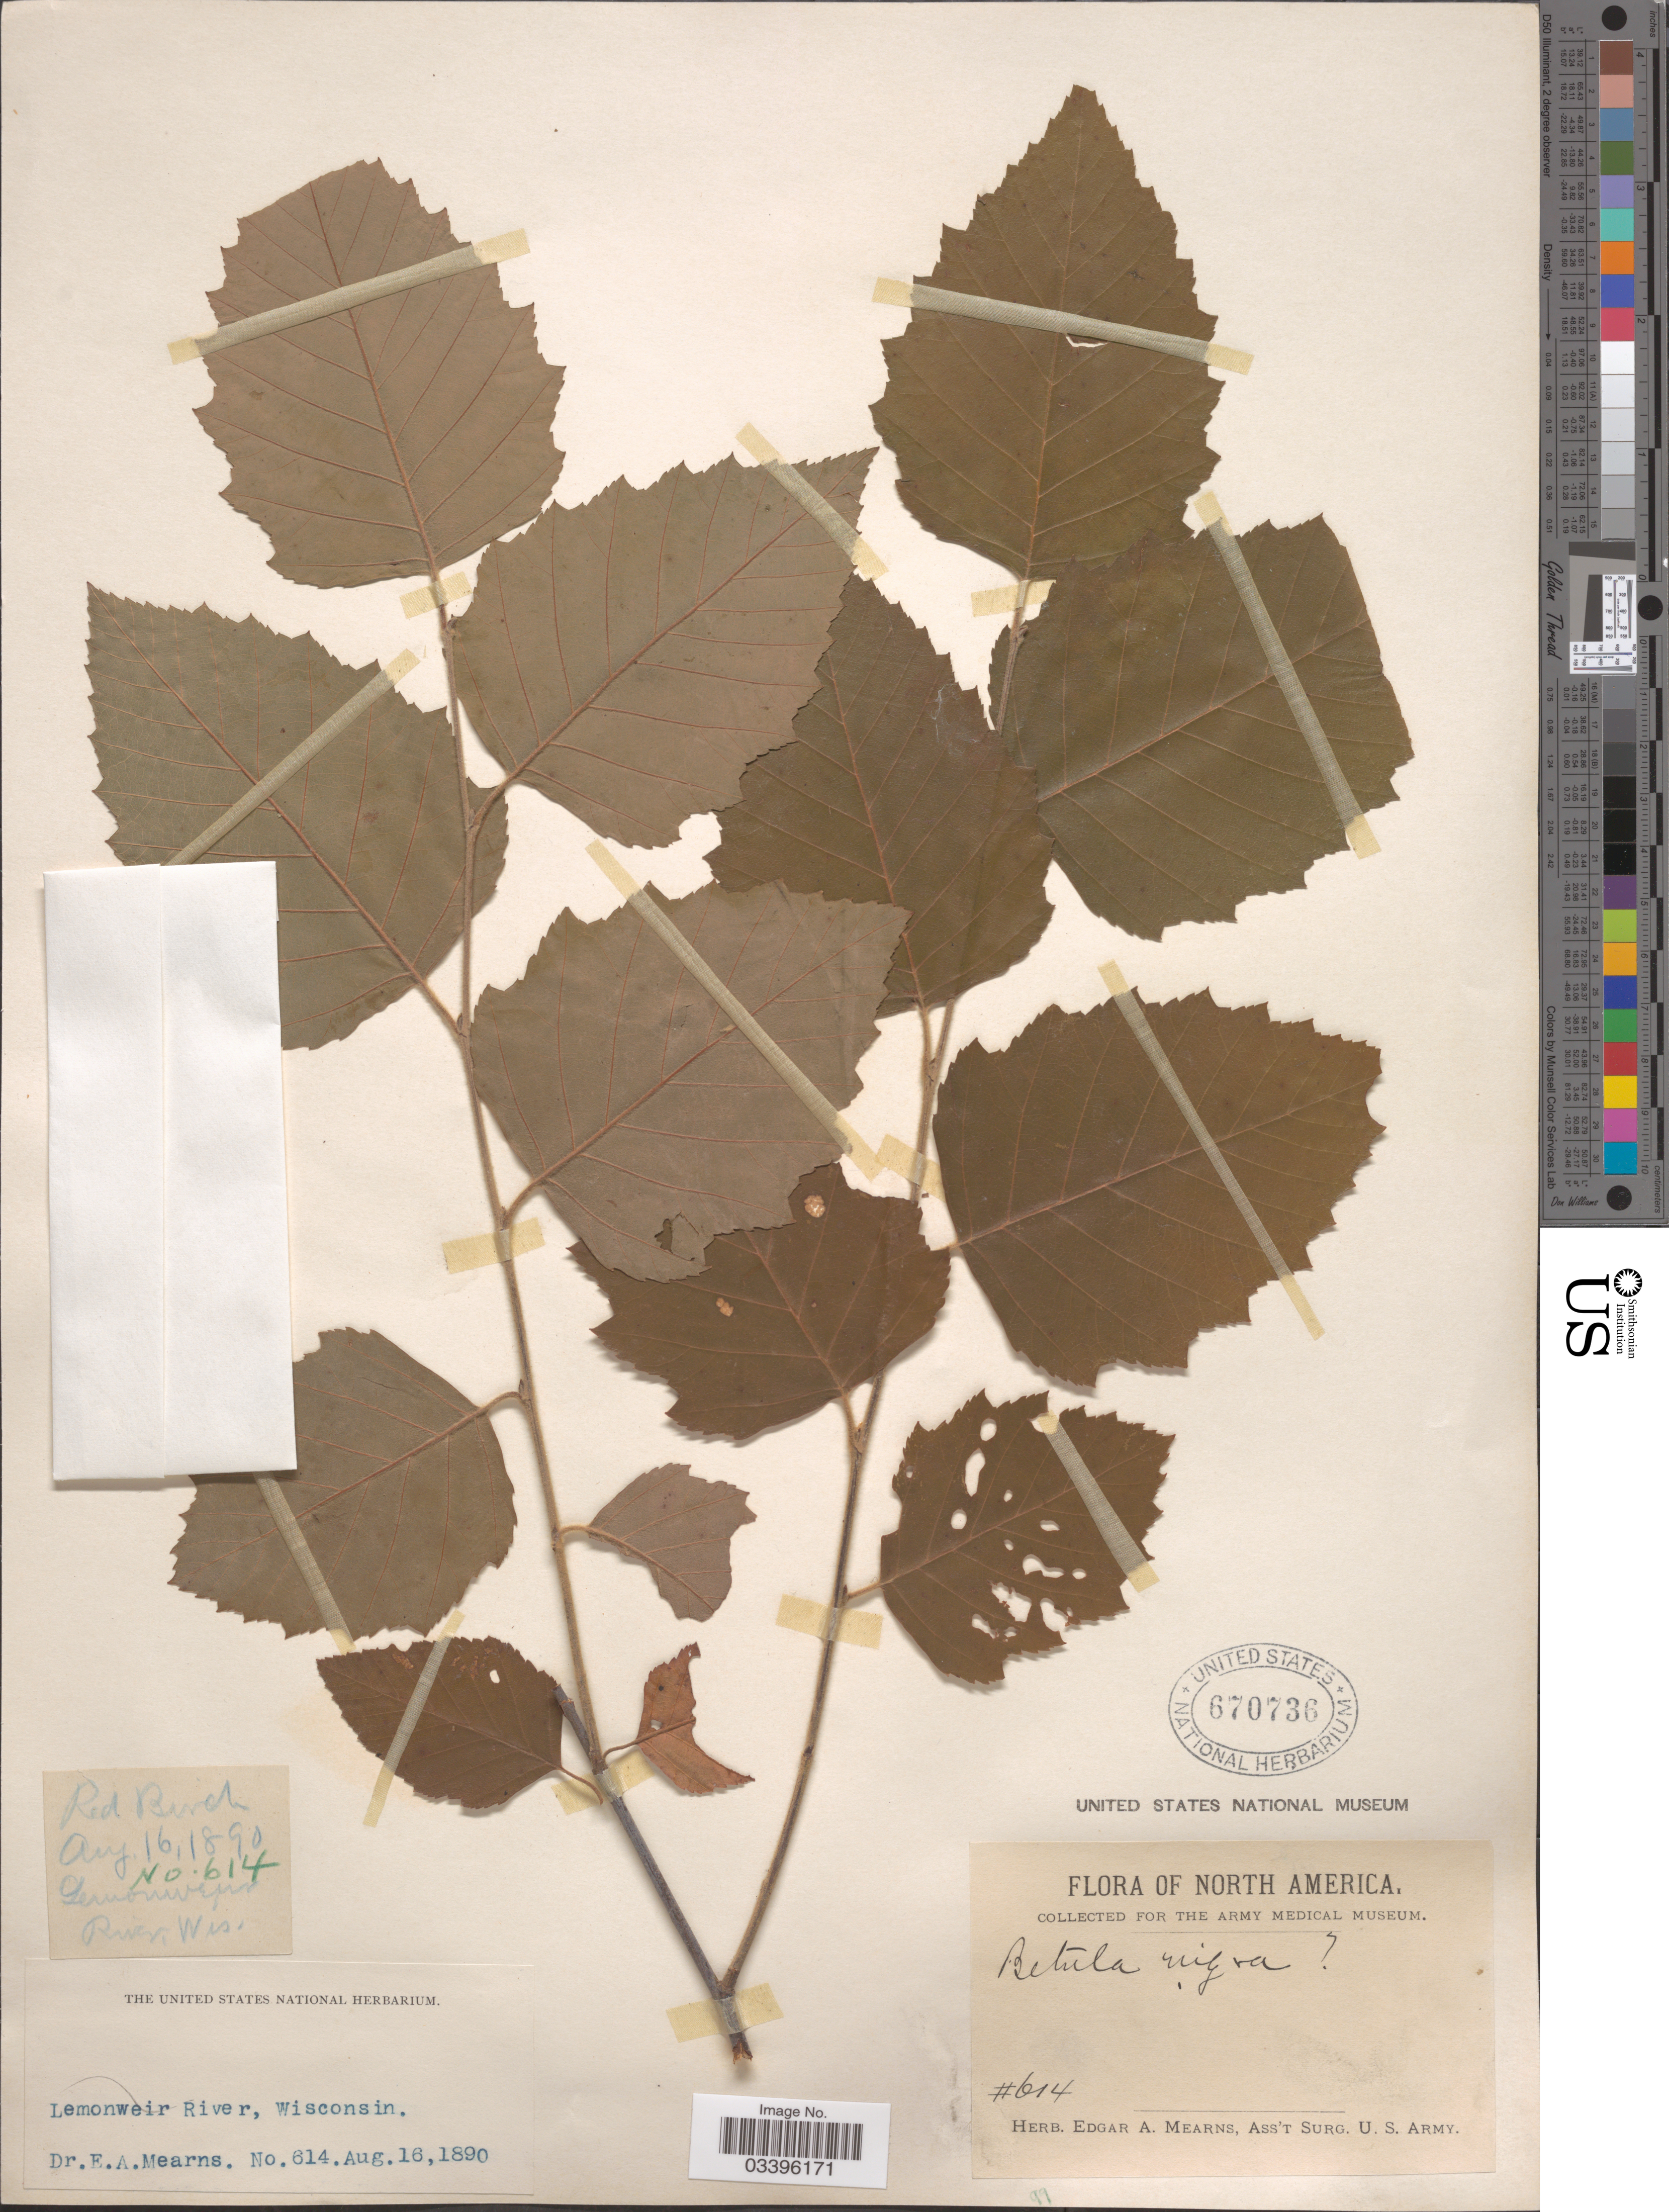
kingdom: Plantae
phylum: Tracheophyta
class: Magnoliopsida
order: Fagales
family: Betulaceae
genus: Betula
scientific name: Betula nigra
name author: L.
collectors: E. A. Mearns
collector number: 614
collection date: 1890-08-16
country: United States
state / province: Wisconsin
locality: Lemonweir River.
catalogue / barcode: US 670736